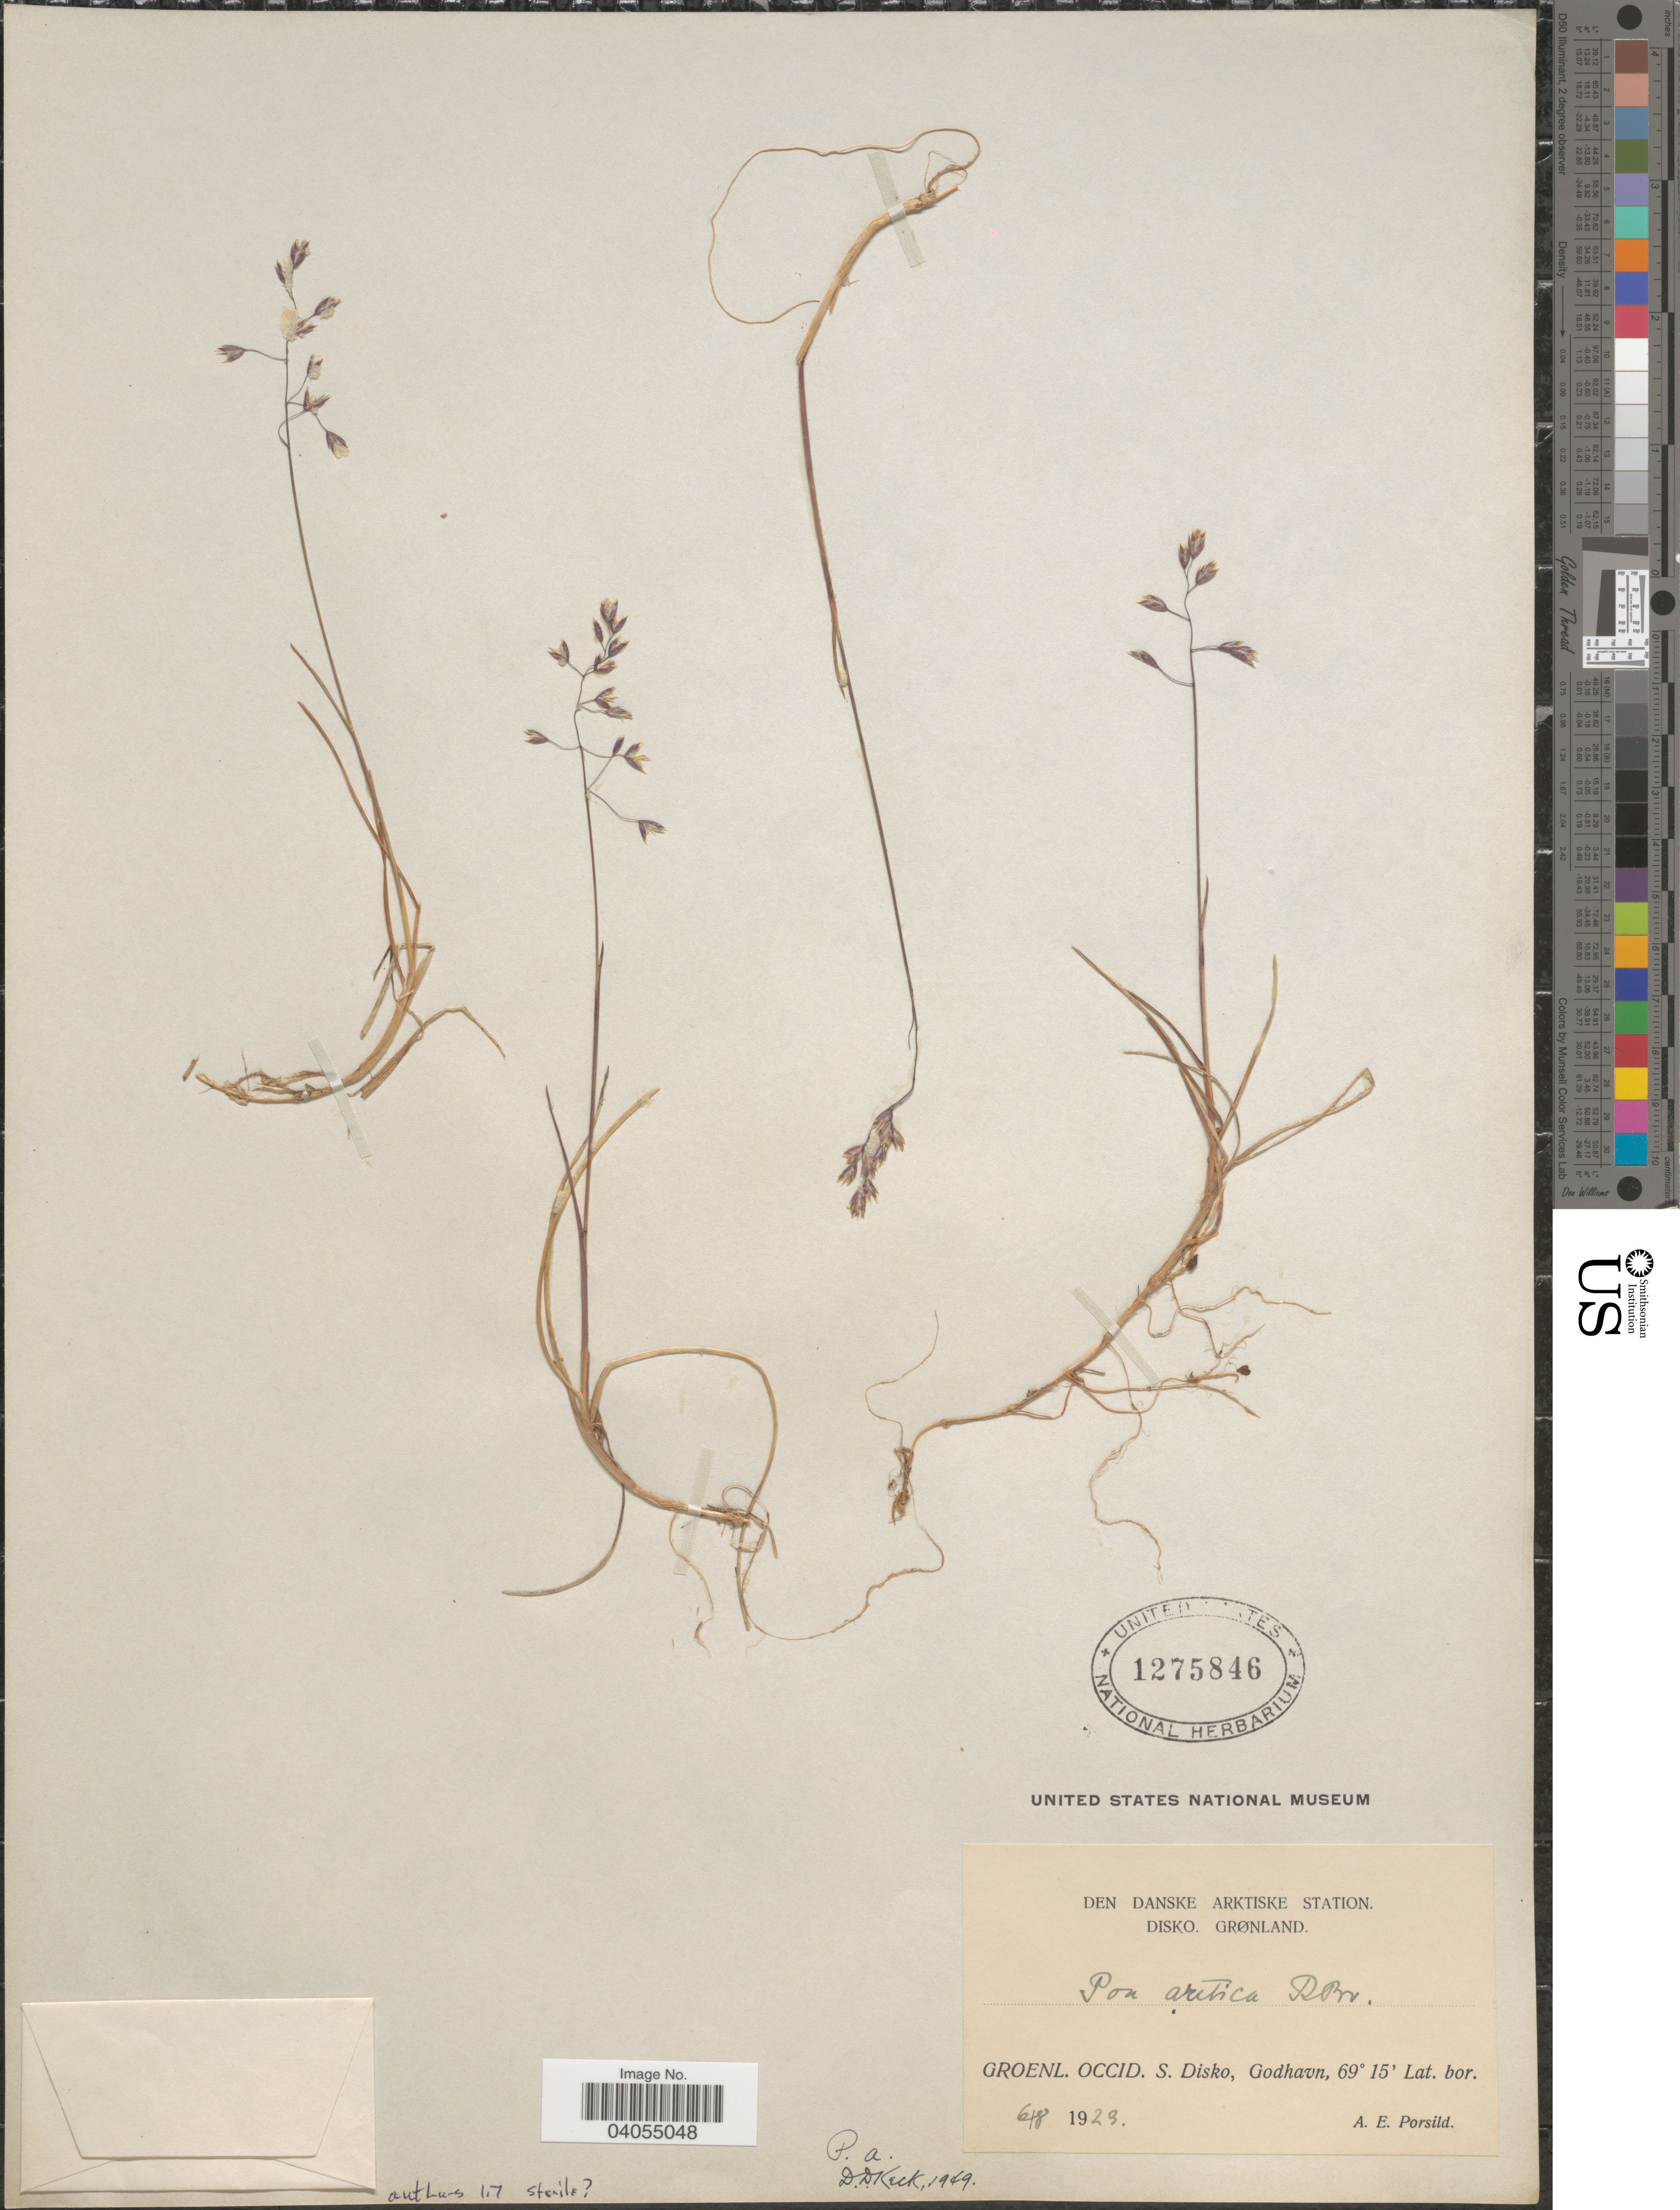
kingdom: Plantae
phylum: Tracheophyta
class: Liliopsida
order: Poales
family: Poaceae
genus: Poa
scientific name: Poa arctica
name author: R. Br.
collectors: A. E. Porsild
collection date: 1923-08-06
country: Greenland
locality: Den Danske Arktiske Station. Disko, Grønland. Groenl. Occid. S. Disko, Godhavn.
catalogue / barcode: US 1275846